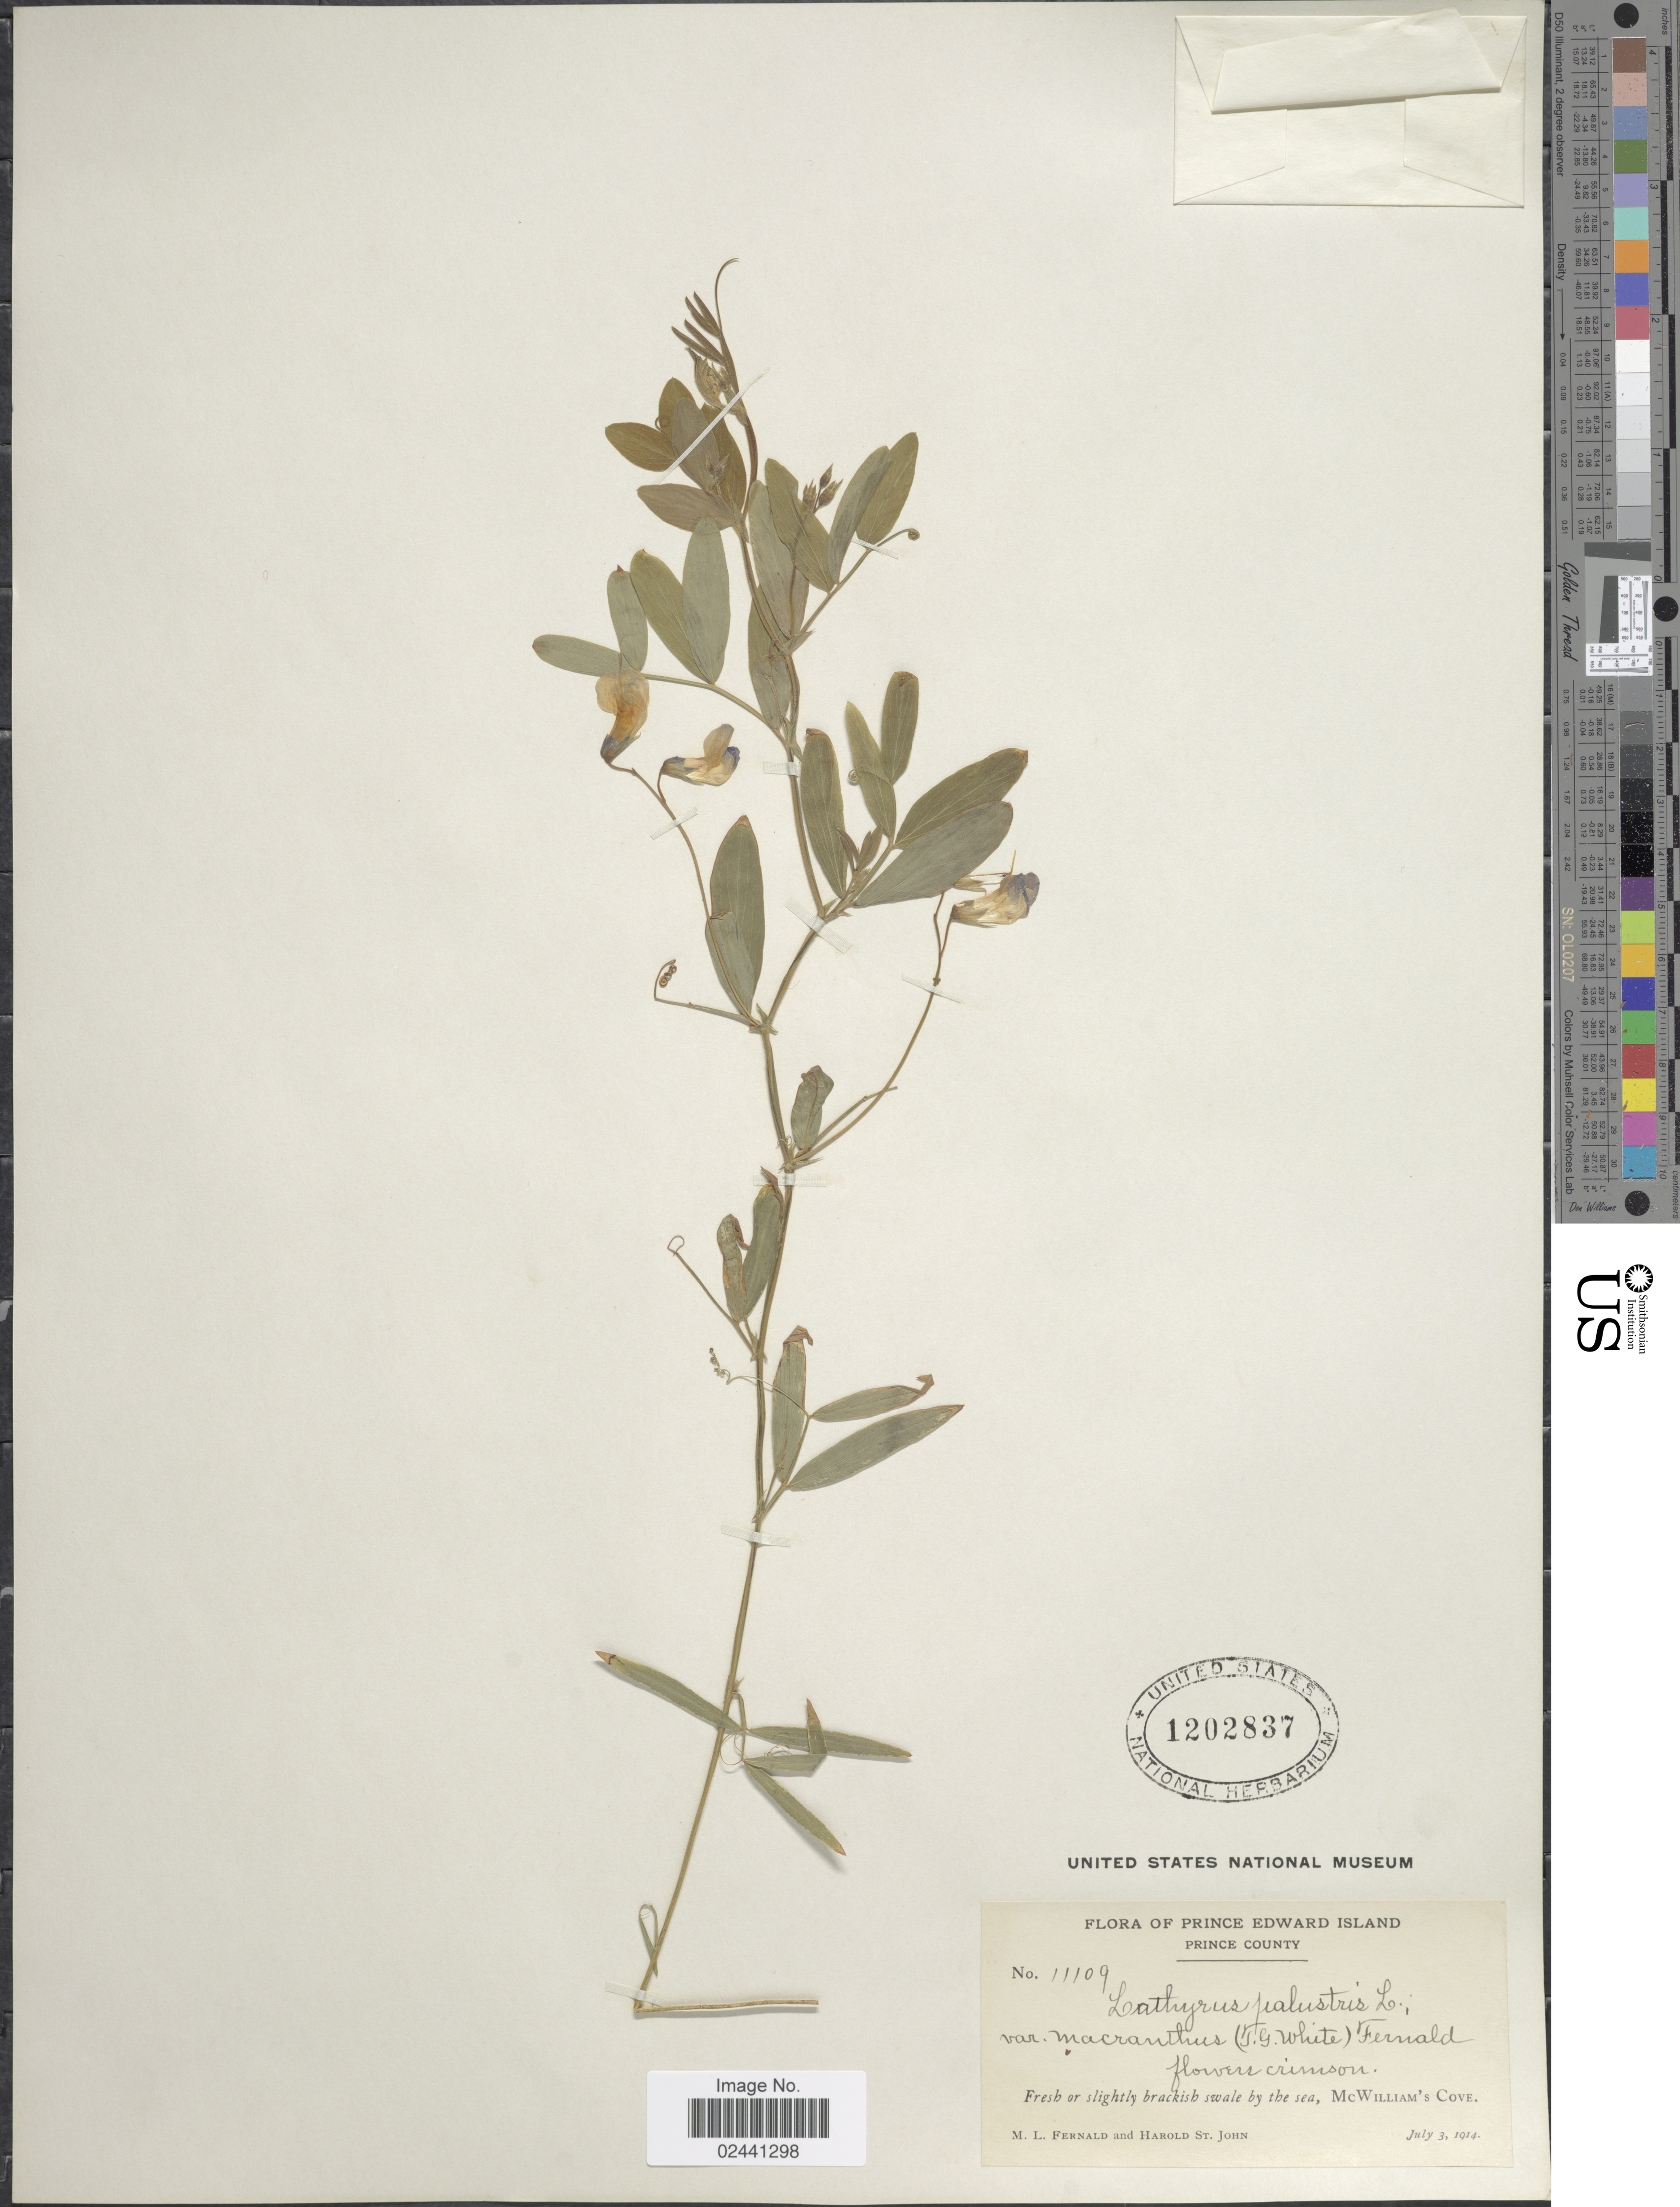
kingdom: Plantae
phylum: Tracheophyta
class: Magnoliopsida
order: Fabales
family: Fabaceae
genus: Lathyrus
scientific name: Lathyrus palustris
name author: L.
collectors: M. L. Fernald & H. St. John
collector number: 11109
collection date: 1914-07-03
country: Canada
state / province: Prince Edward Island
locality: Prince County, Fresh or slightly brackish swale by the sea, McWilliam's Cove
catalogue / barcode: US 1202837